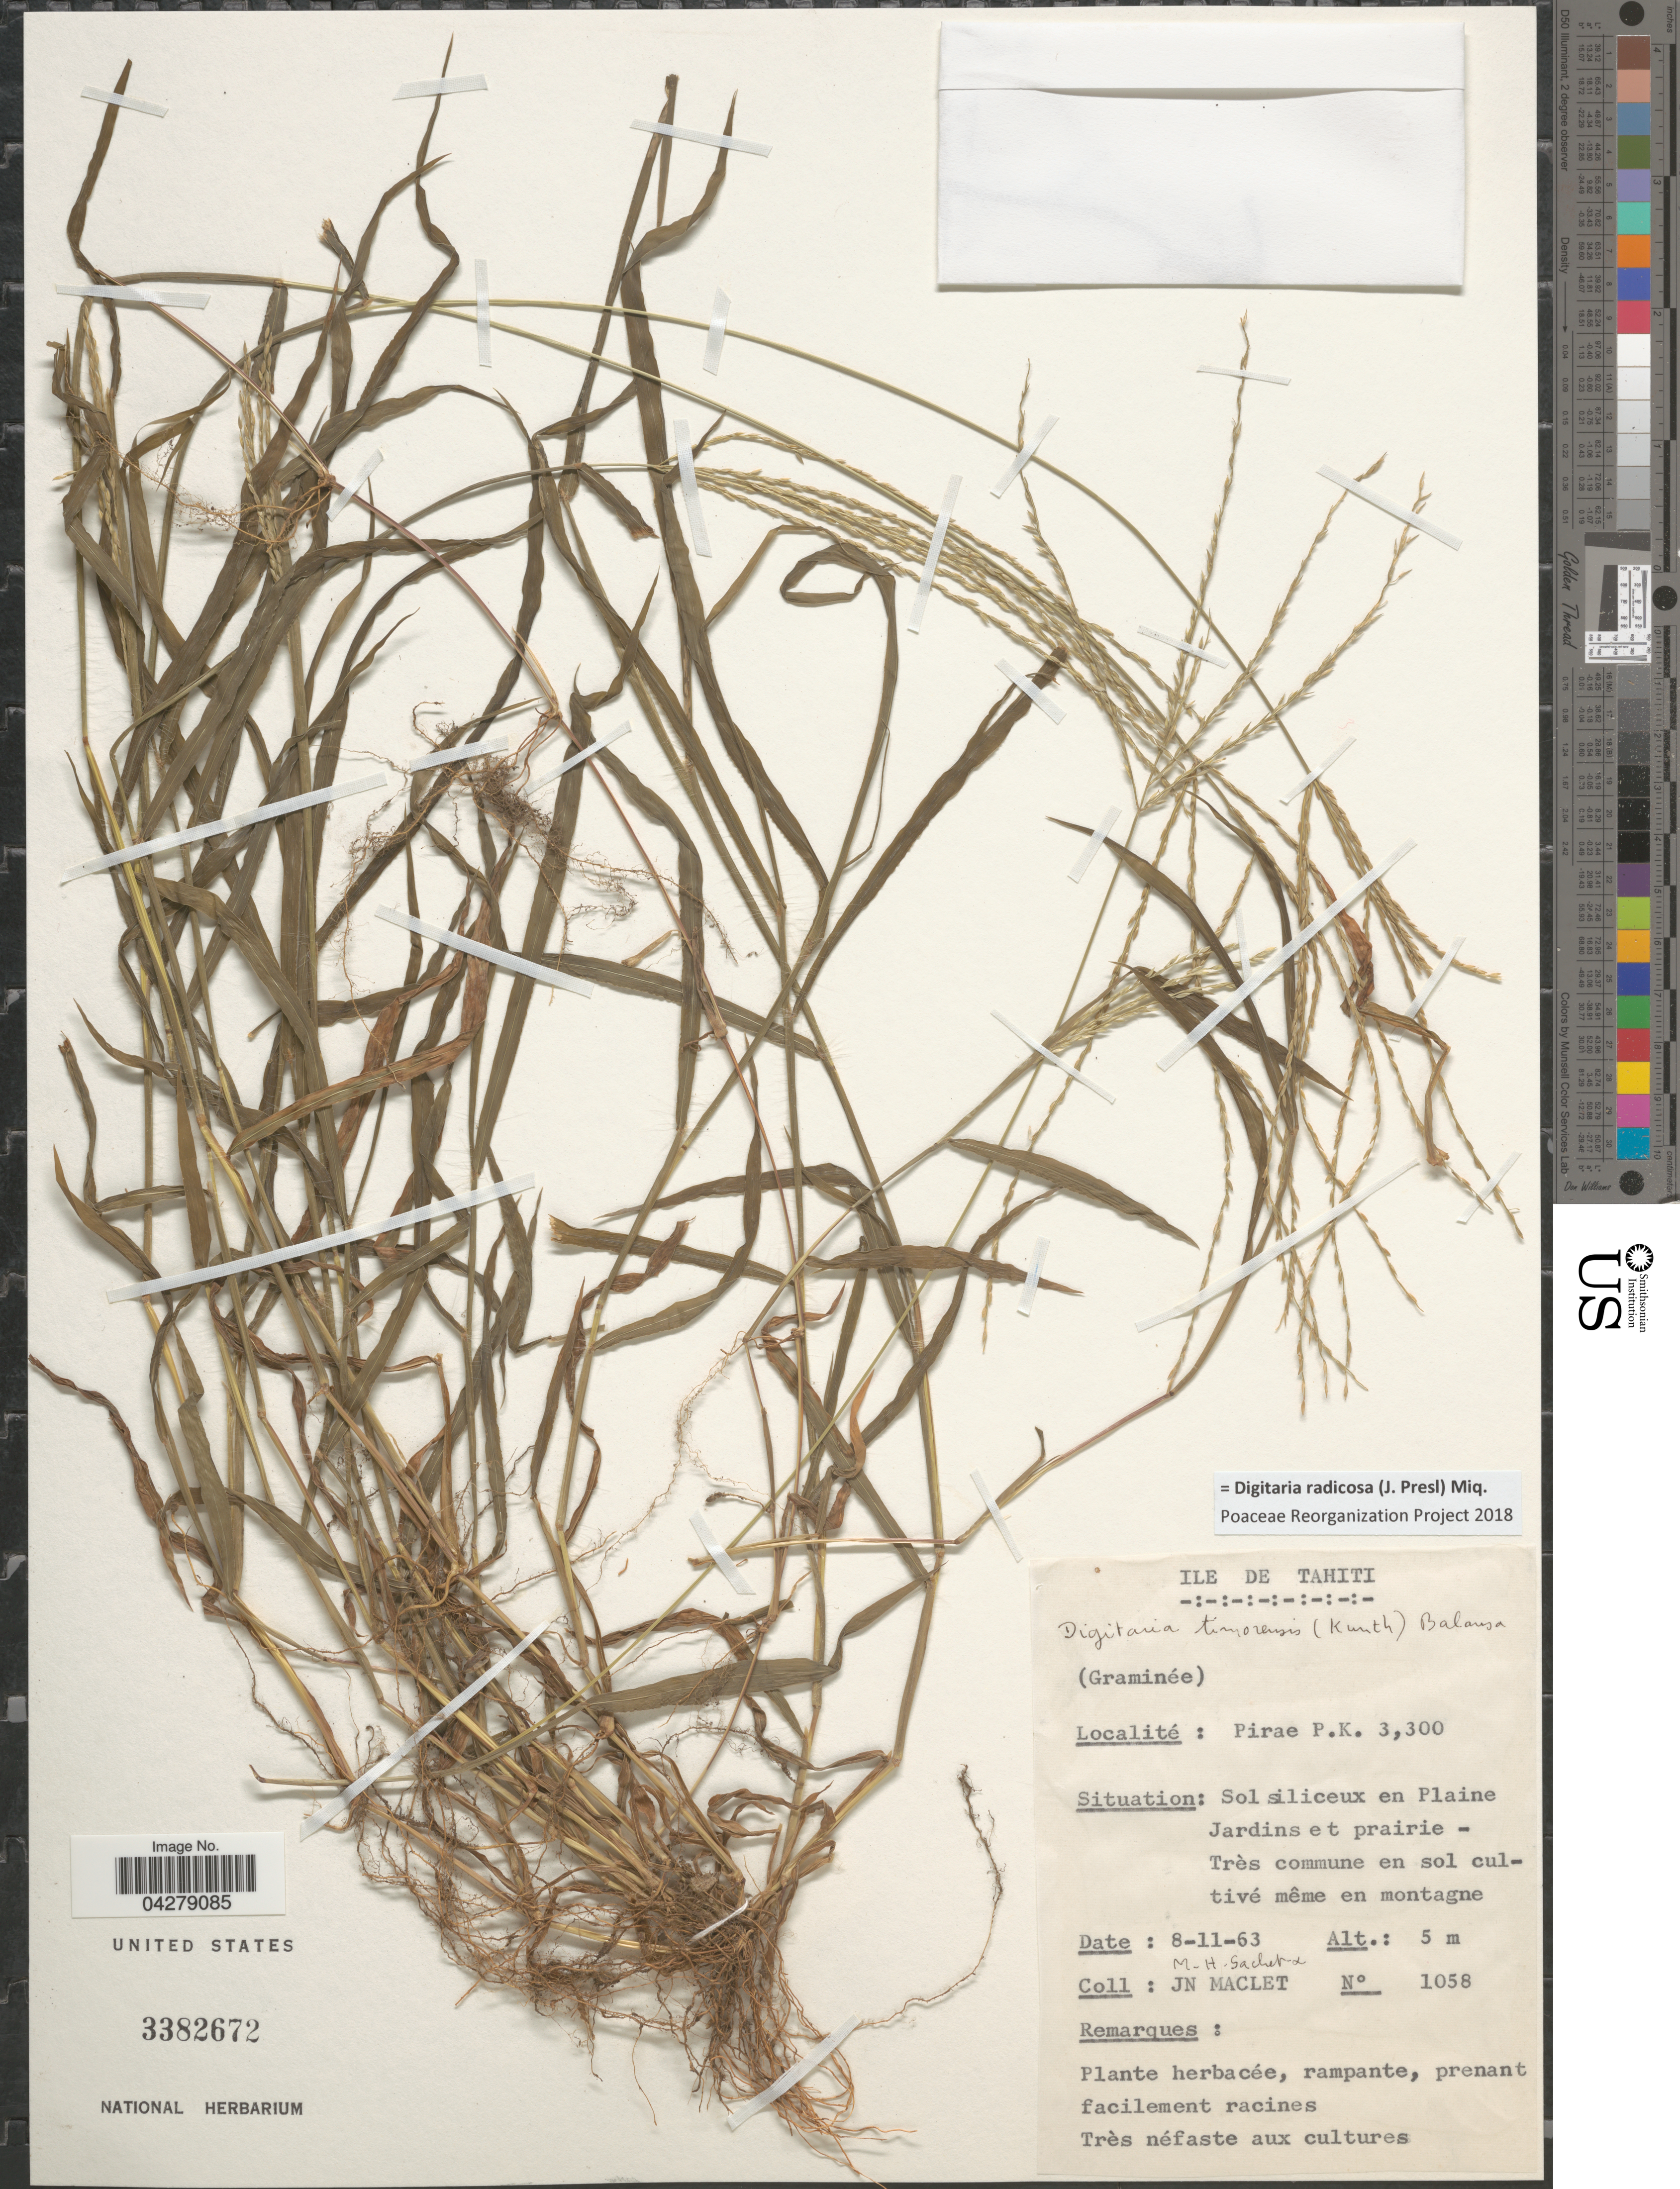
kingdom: Plantae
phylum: Tracheophyta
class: Liliopsida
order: Poales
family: Poaceae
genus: Digitaria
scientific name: Digitaria radicosa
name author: (J. Presl) Miq.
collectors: M.-H. Sachet & J. Maclet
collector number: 1058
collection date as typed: Transcribed d/m/y: 8/11/63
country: French Polynesia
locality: Ile de Tahiti. Pirae P.K. 3,300.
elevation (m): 5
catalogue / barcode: US 3382672